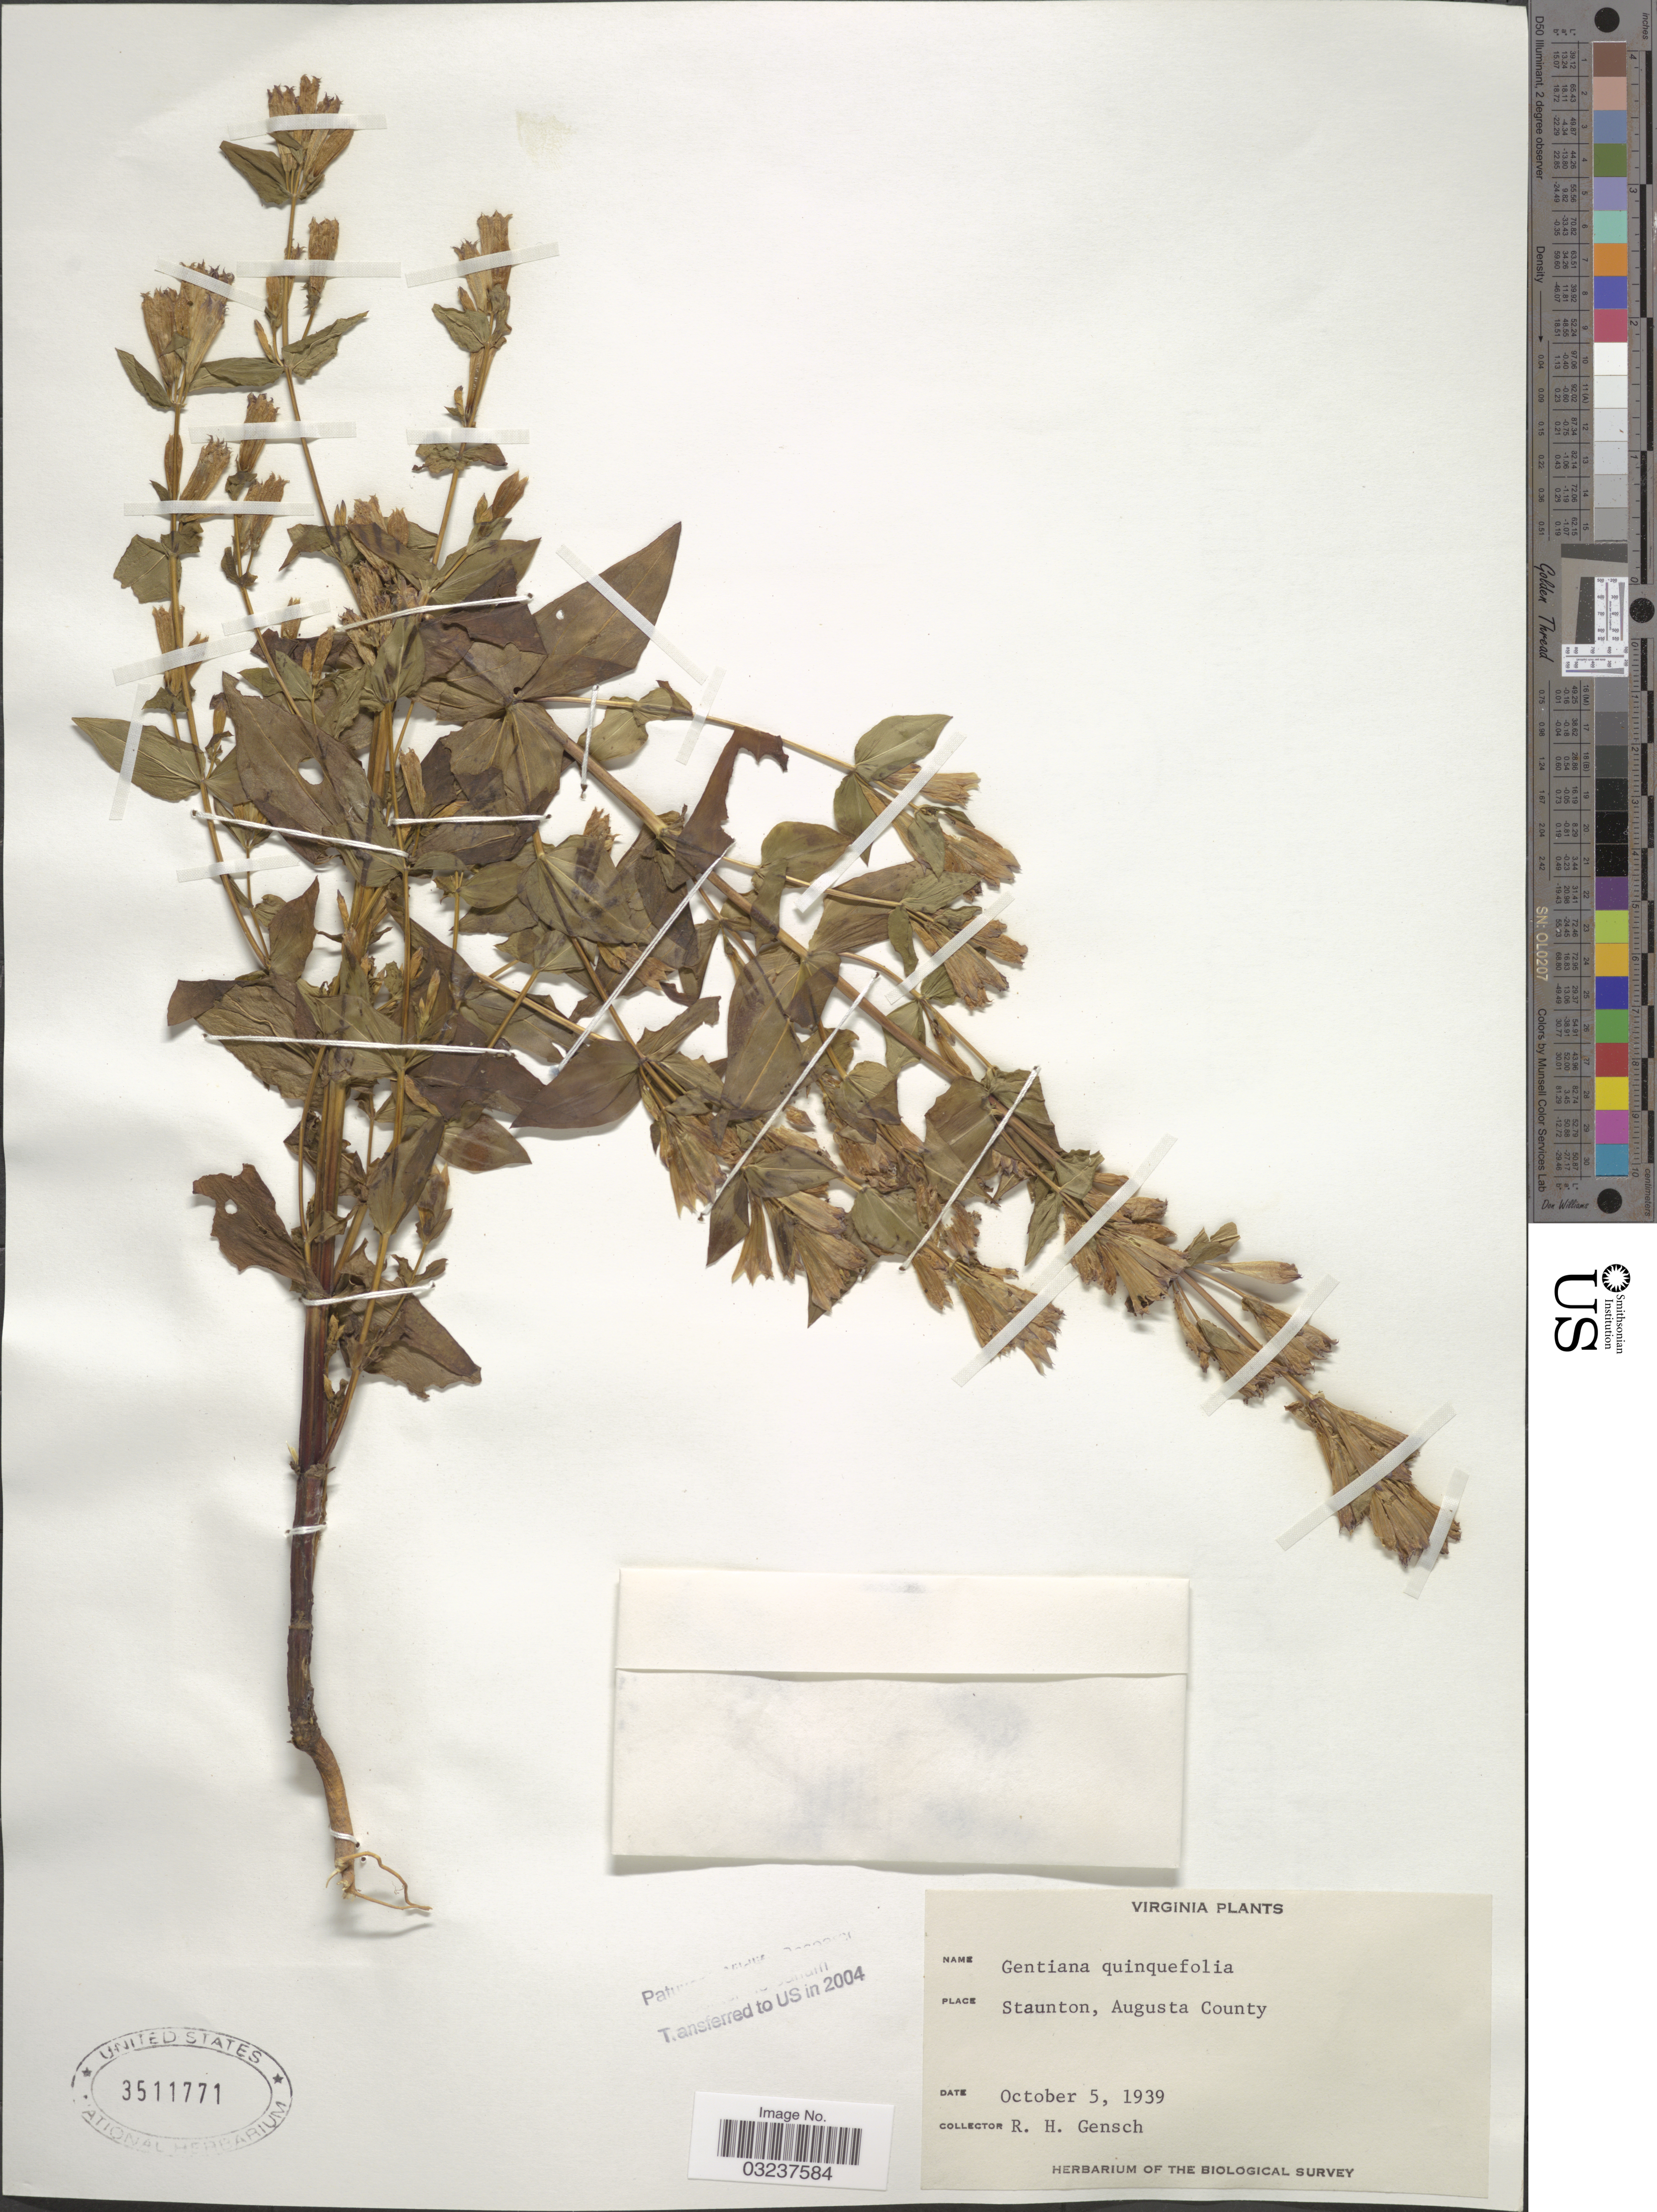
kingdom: Plantae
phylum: Tracheophyta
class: Magnoliopsida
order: Gentianales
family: Gentianaceae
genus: Gentianella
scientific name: Gentianella quinquefolia subsp. quinquefolia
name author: (L.) Small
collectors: R. Gensch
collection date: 1939-10-05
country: United States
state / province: Virginia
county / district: City of Staunton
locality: Staunton, Augsuta County.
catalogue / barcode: US 3511771